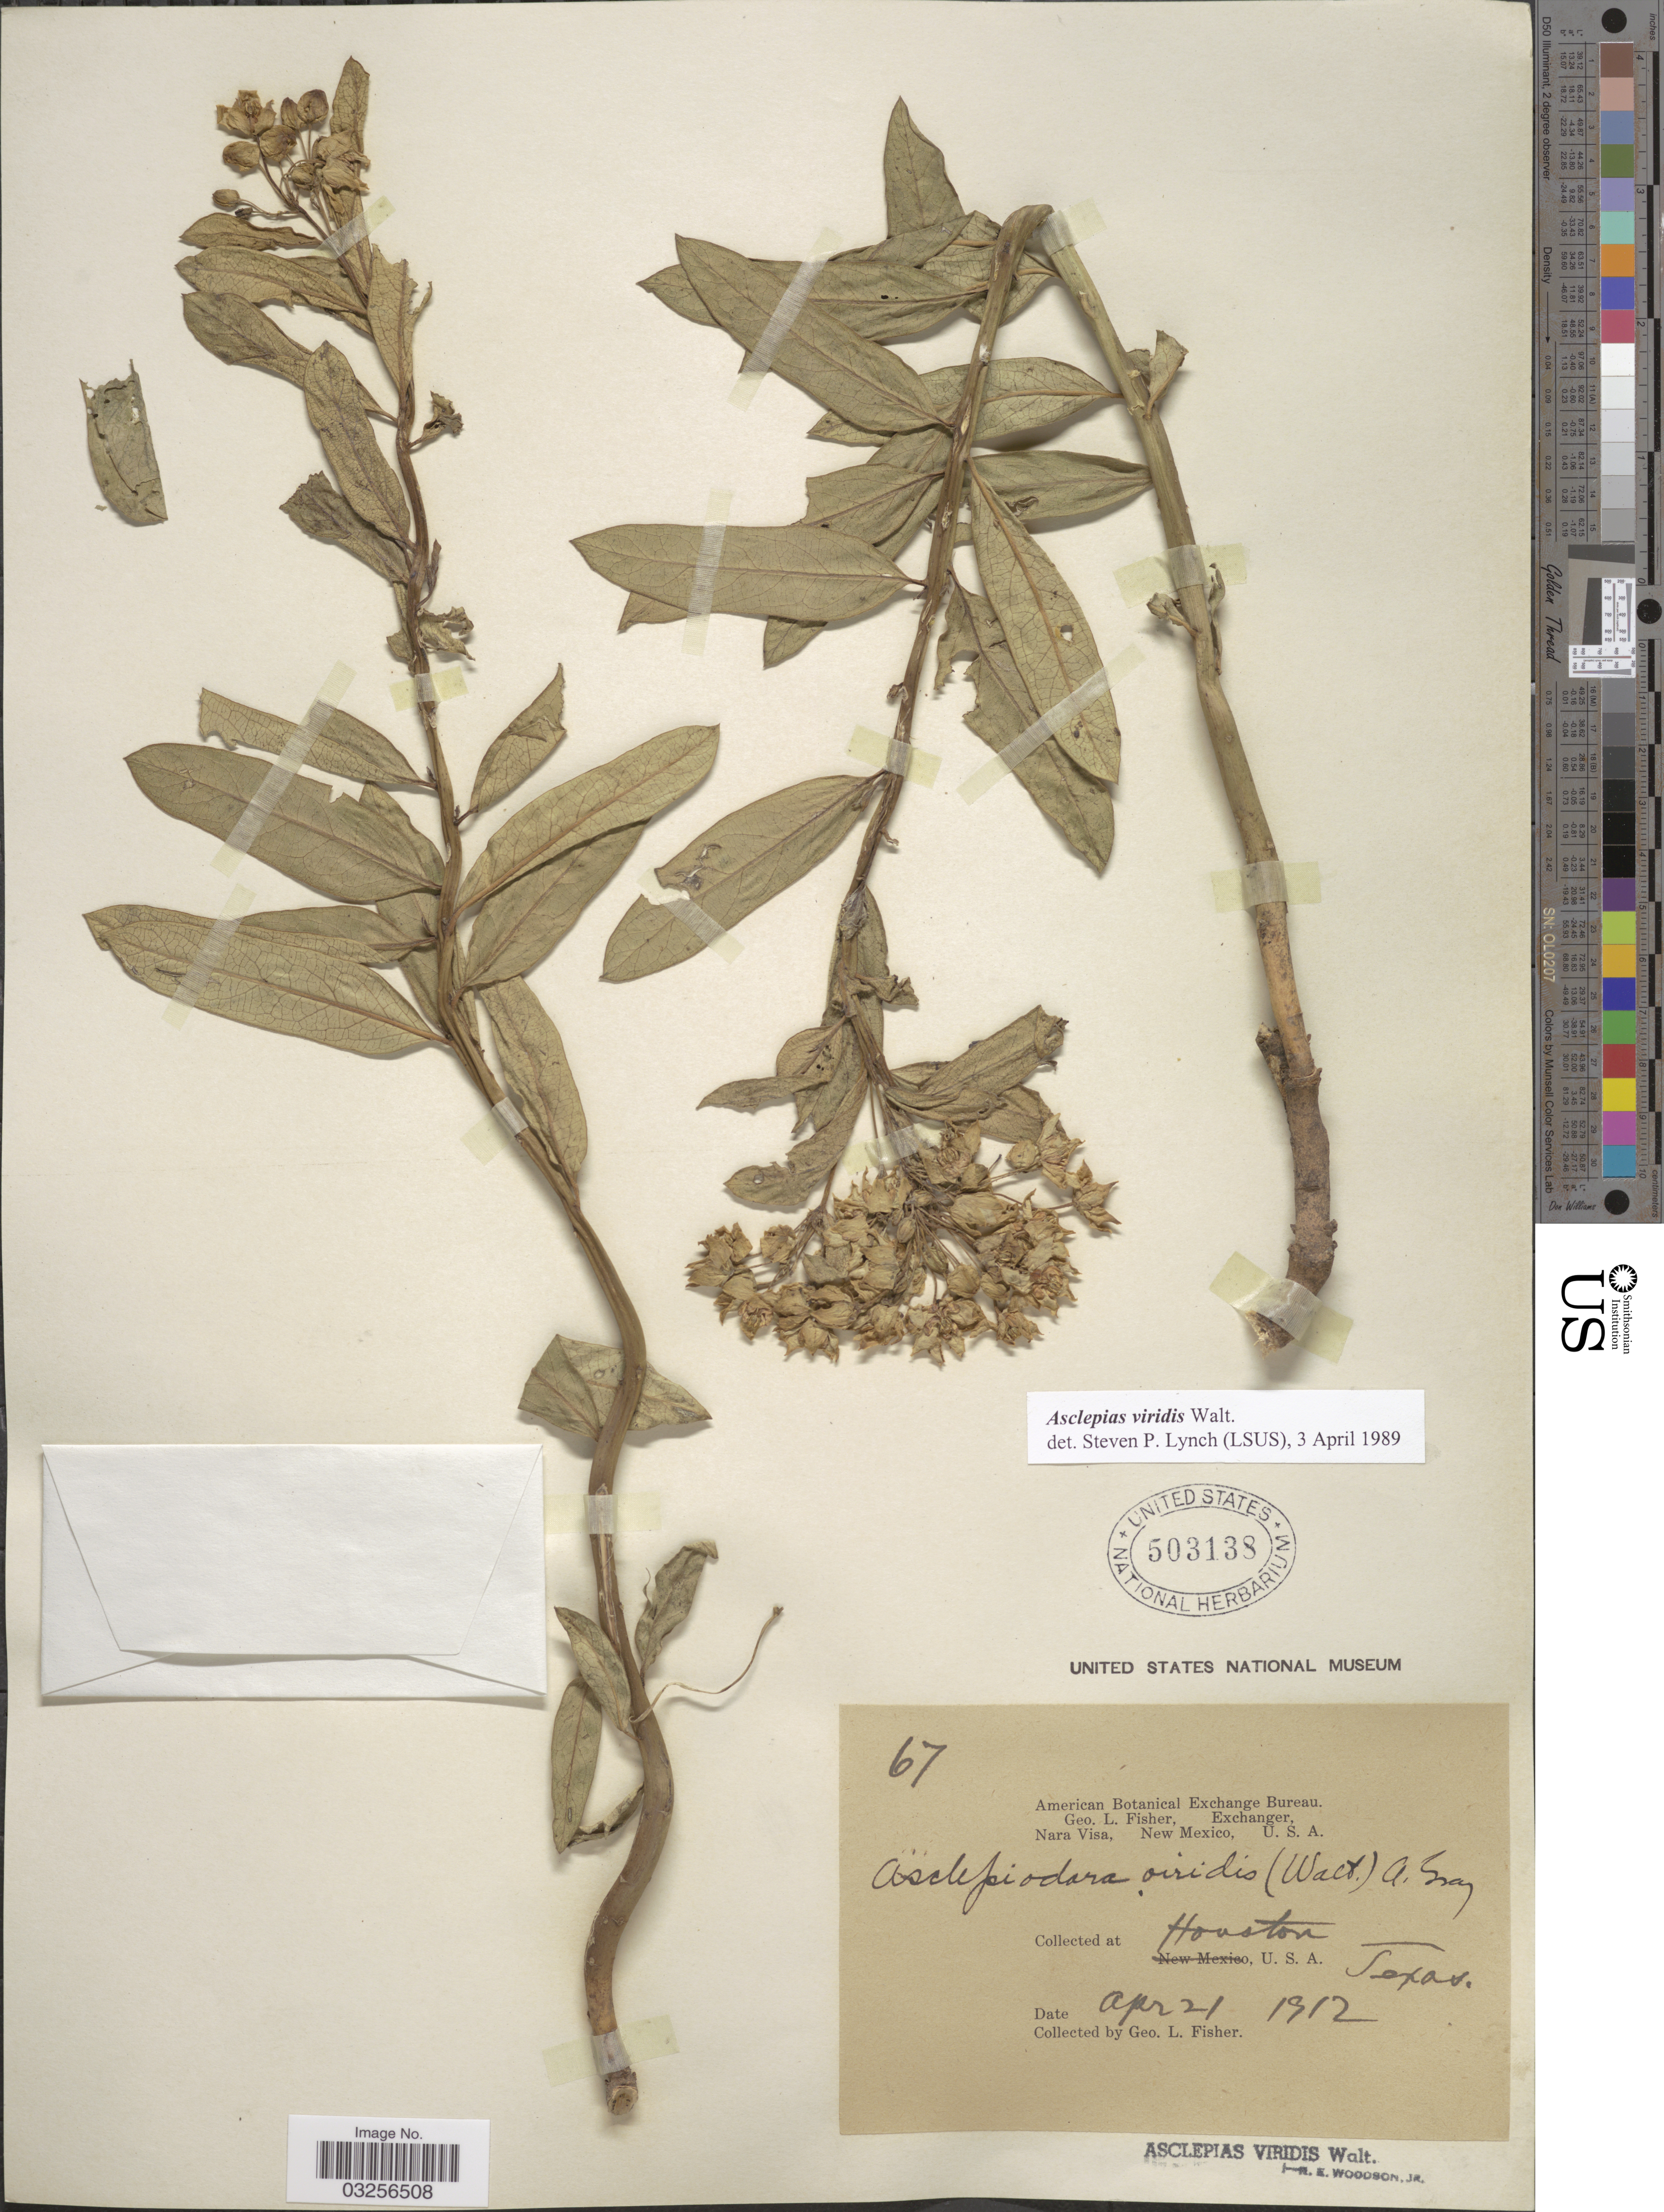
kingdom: Plantae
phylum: Tracheophyta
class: Magnoliopsida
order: Gentianales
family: Apocynaceae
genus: Asclepias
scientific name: Asclepias viridis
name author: Walter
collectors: G. L. Fisher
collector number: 67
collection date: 1912-04-21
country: United States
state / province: Texas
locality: Houston, U. S. A.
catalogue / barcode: US 503138